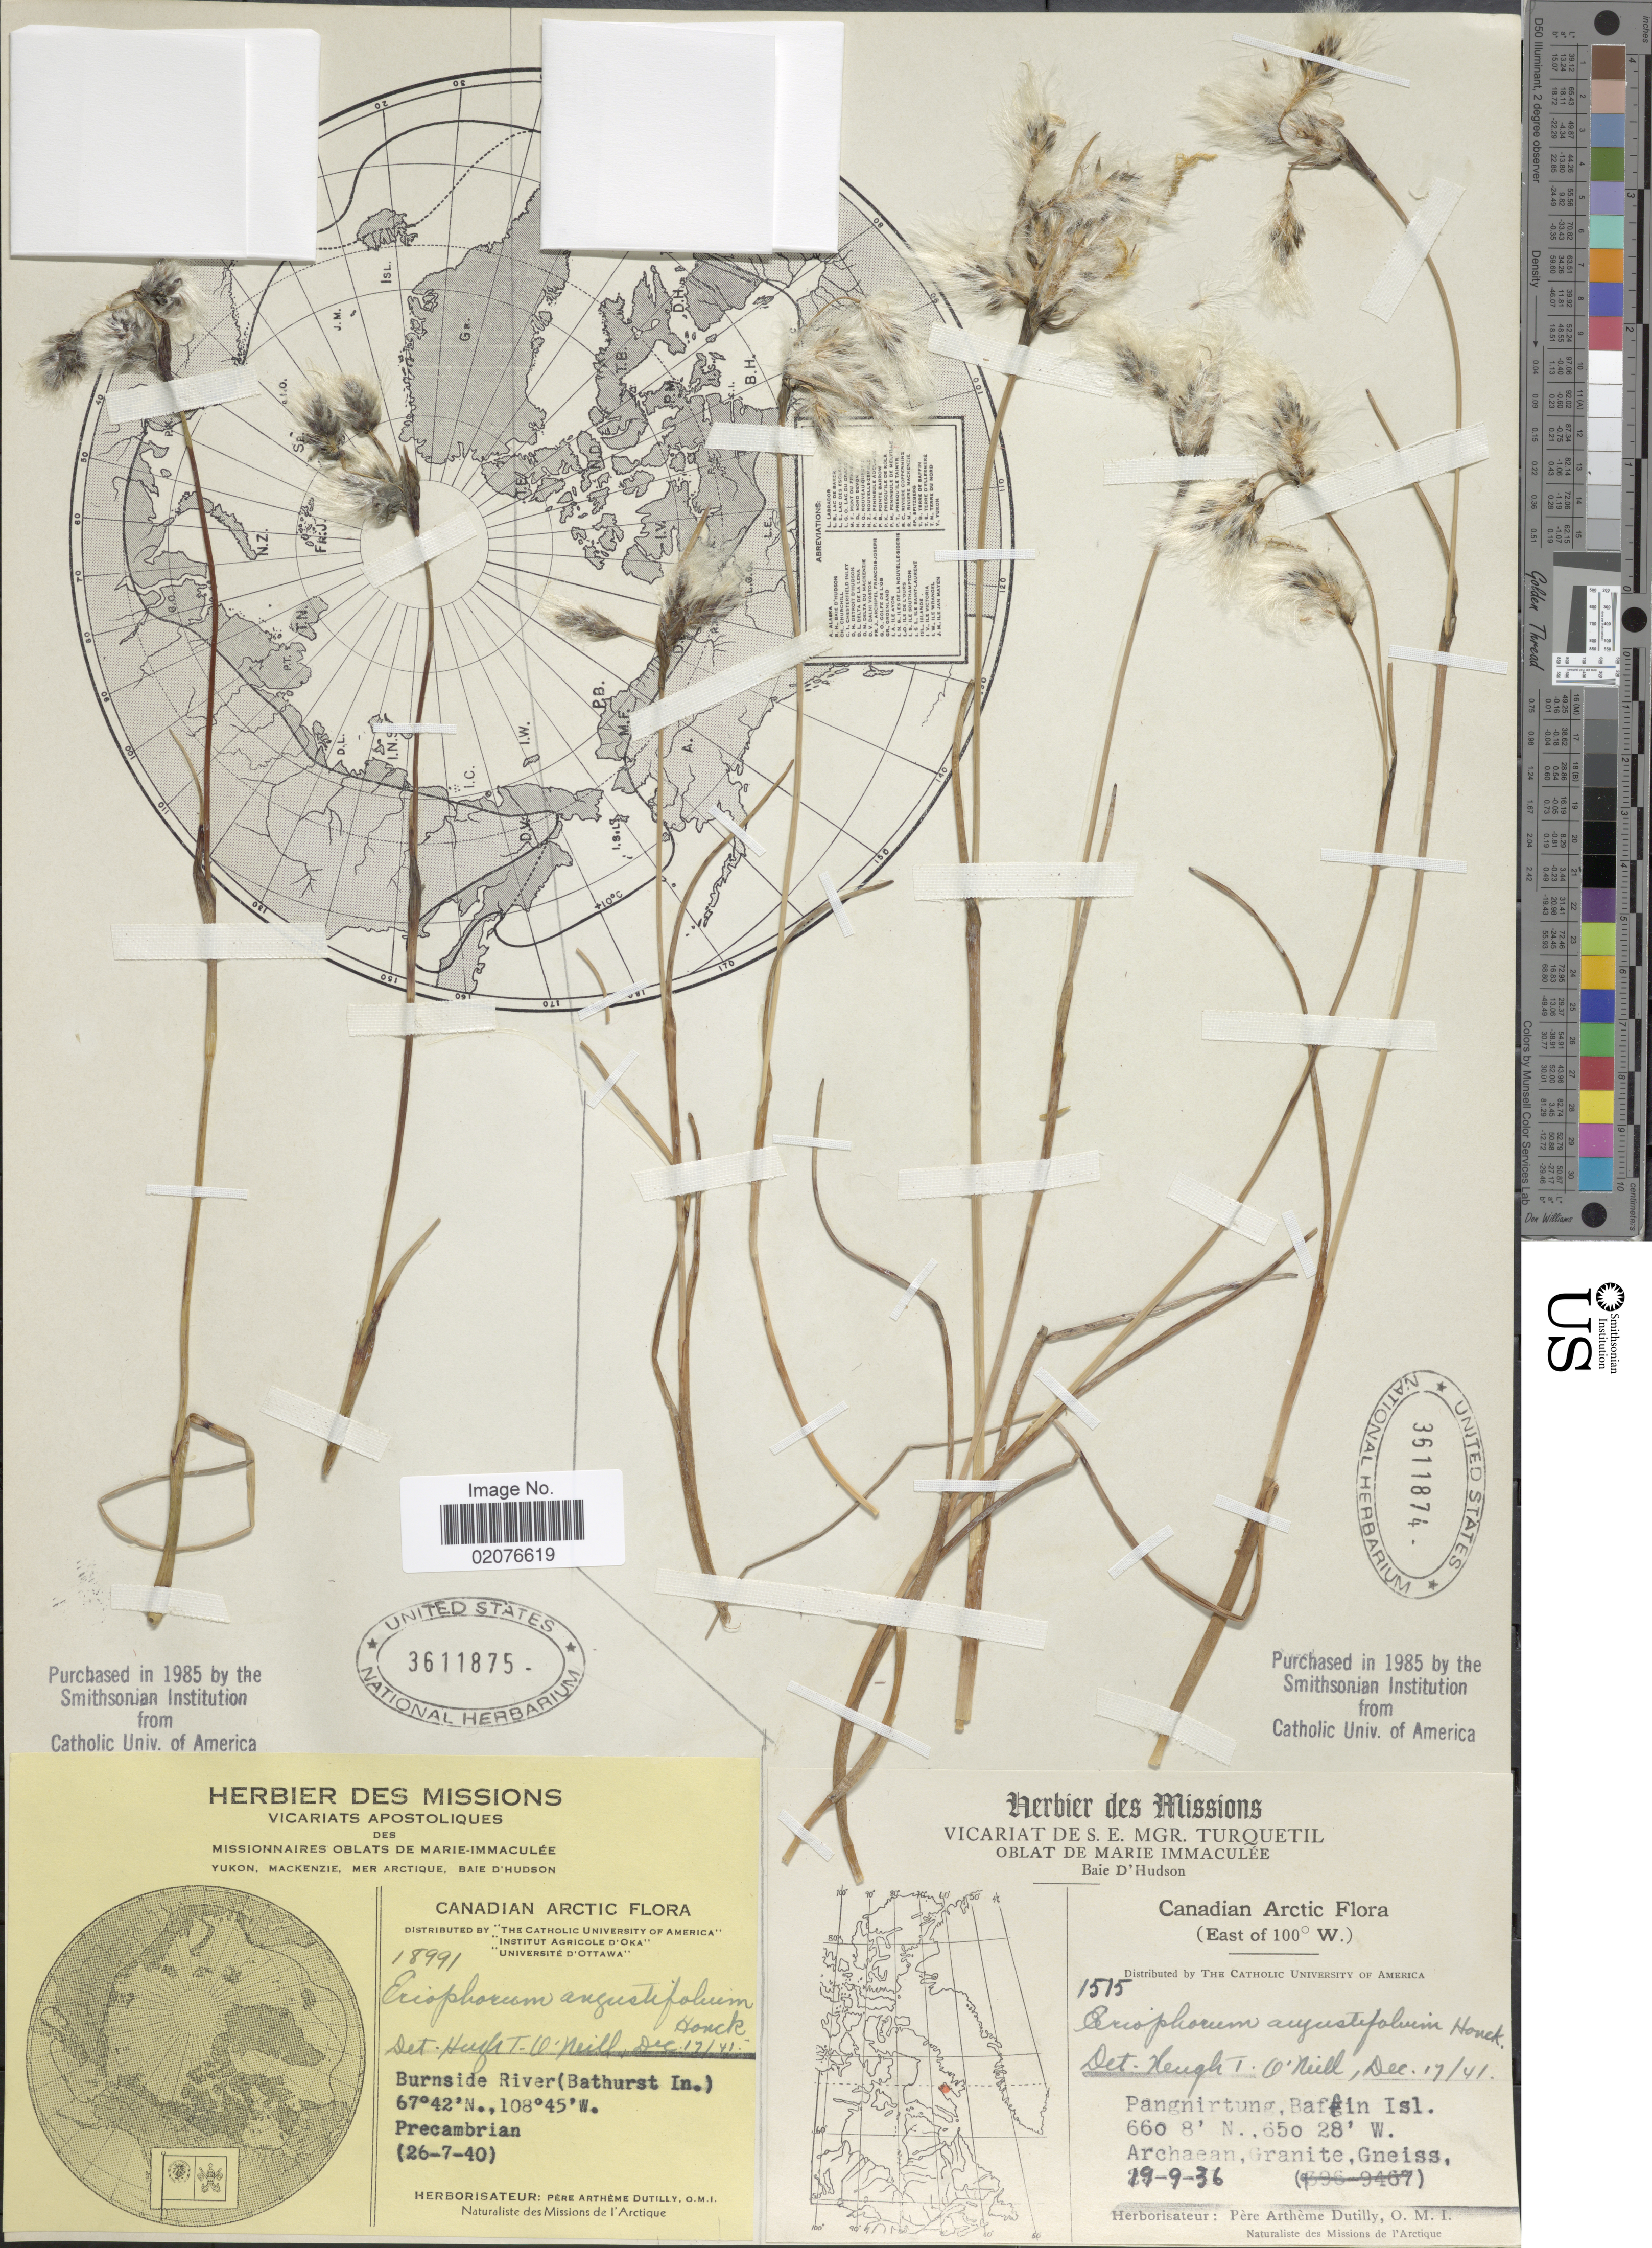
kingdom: Plantae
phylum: Tracheophyta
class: Liliopsida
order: Poales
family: Cyperaceae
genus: Eriophorum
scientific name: Eriophorum angustifolium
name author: Honck.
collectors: P. Dutilly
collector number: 18991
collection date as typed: Transcribed d/m/y: 26/7/40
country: Canada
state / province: Nunavut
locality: Canadian Arctic, Burnside River (Bathurst In)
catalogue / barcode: US 3611875